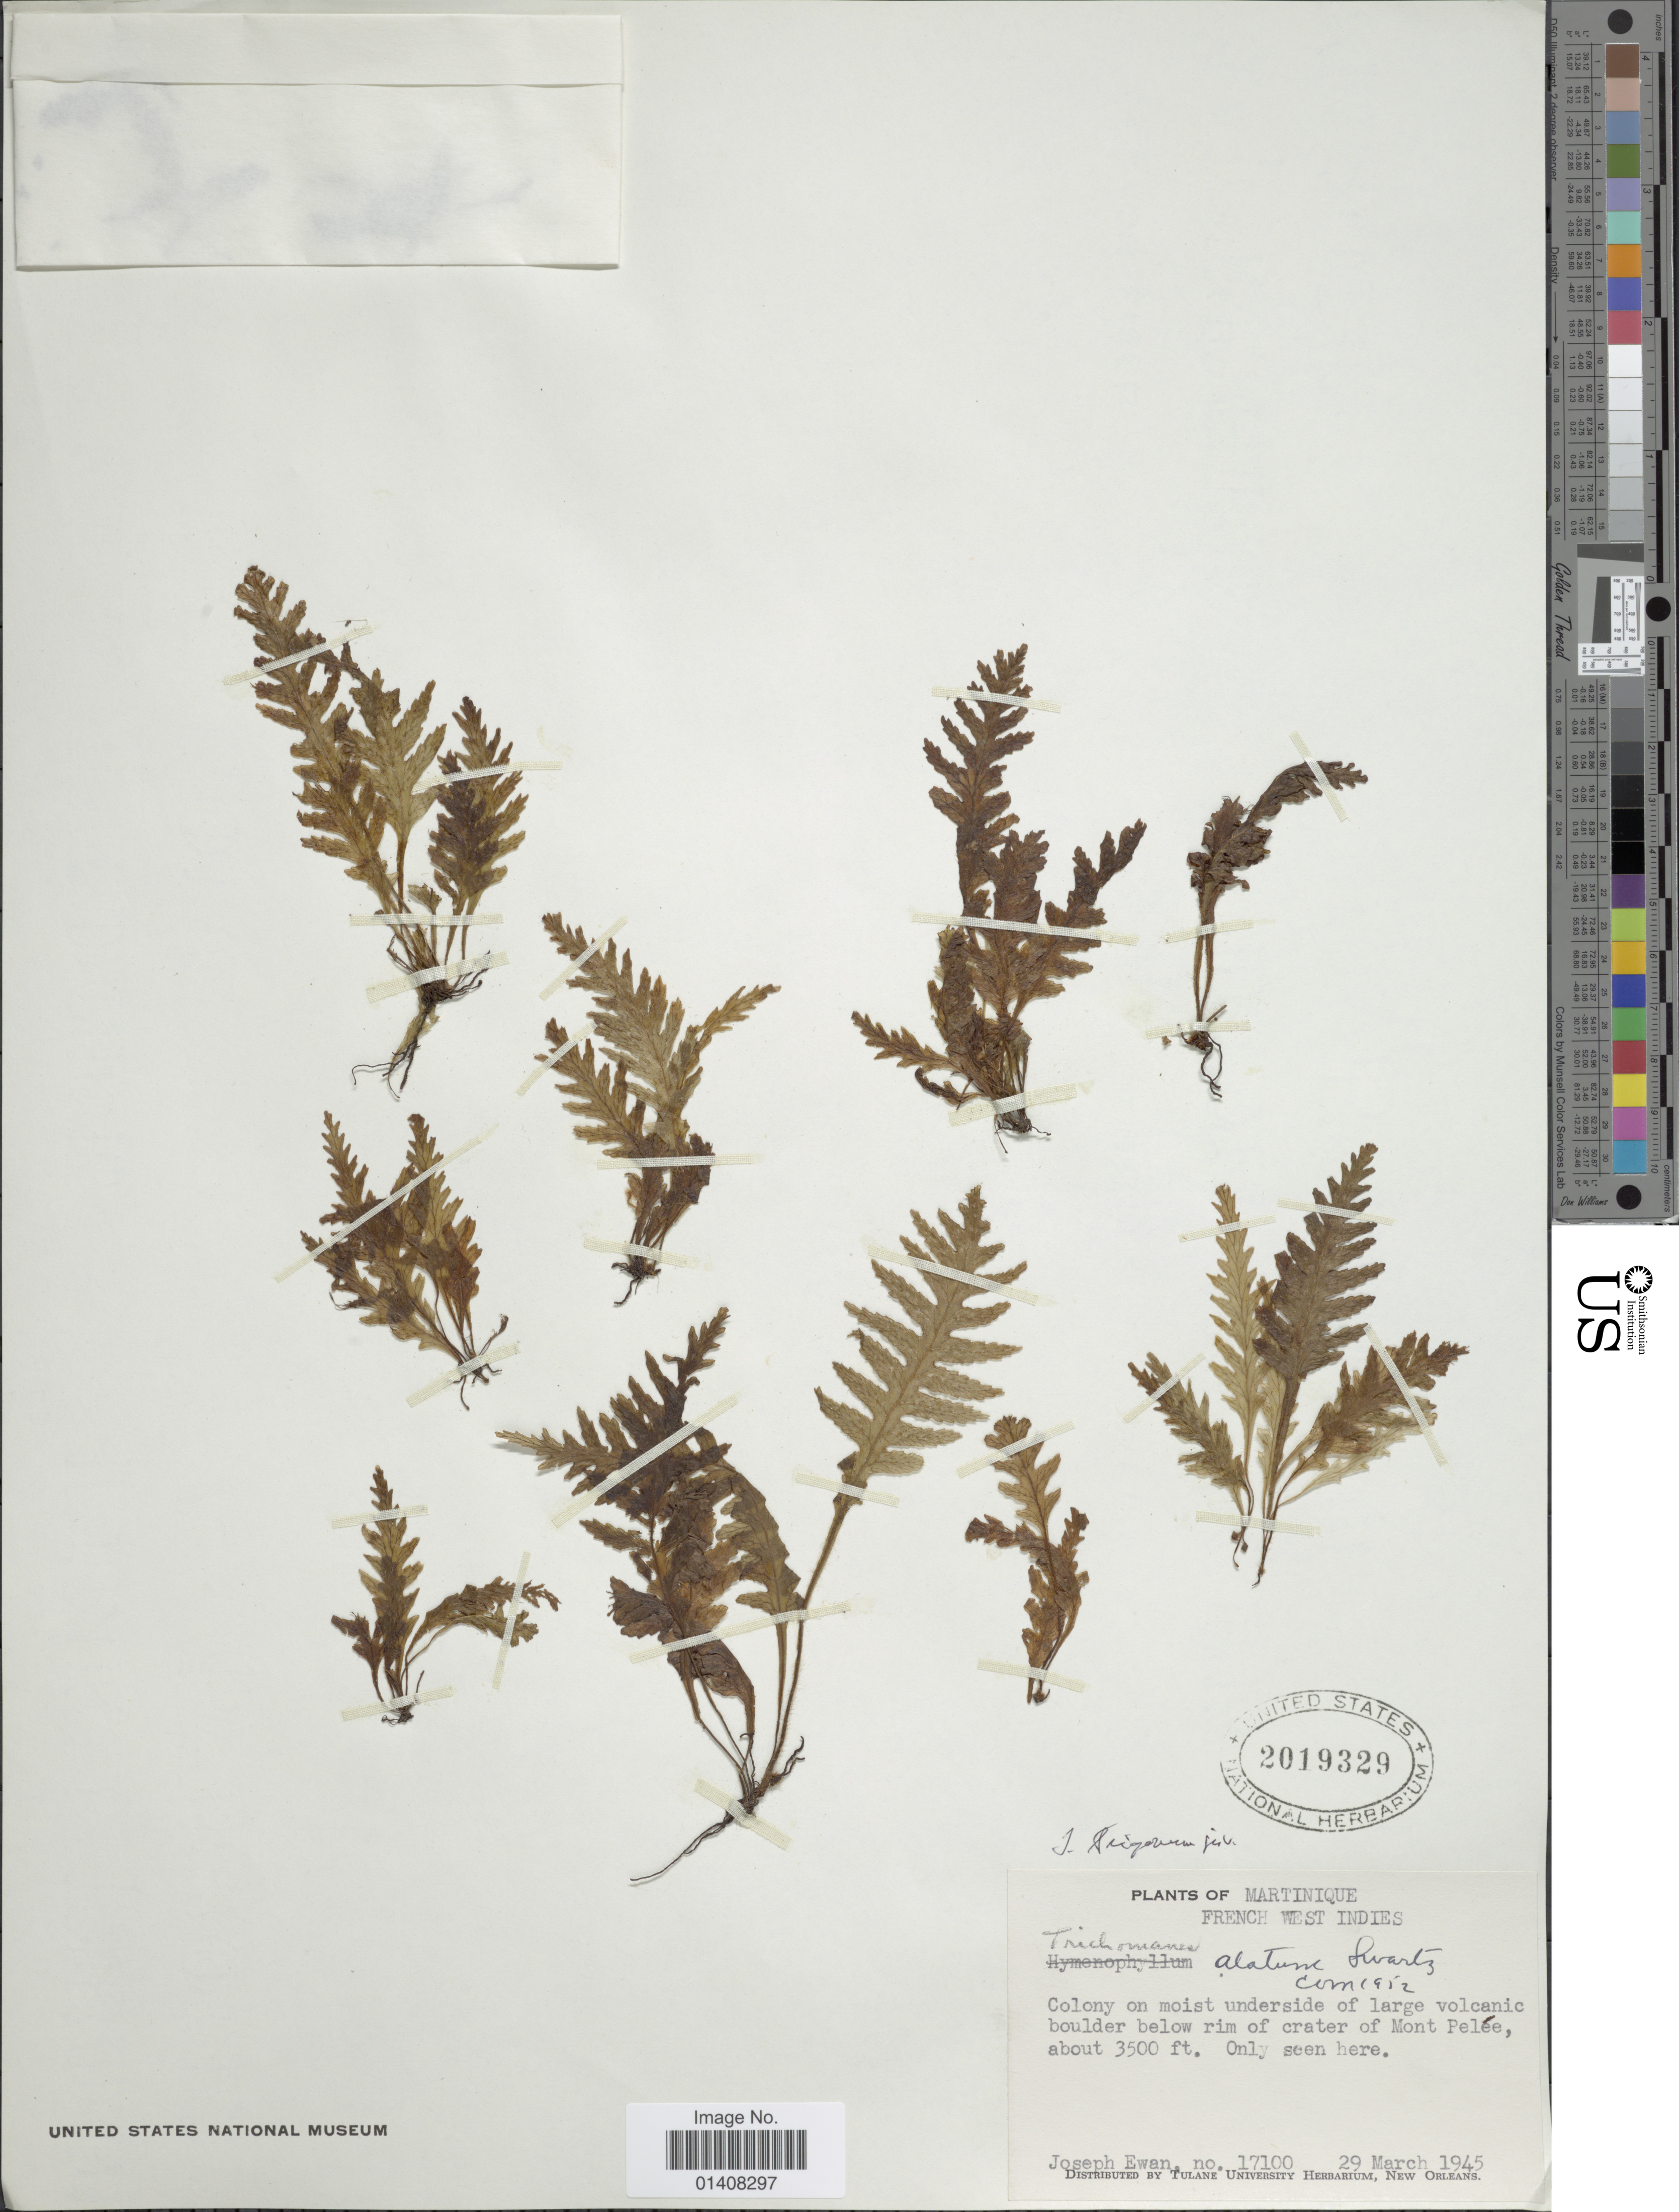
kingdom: Plantae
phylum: Tracheophyta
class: Polypodiopsida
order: Hymenophyllales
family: Hymenophyllaceae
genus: Trichomanes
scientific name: Trichomanes trigonum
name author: Desv.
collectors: J. A. Ewan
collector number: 17100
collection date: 1945-03-29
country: Martinique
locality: Martinique, French West Indies, Colony on moist underside of large volcanic boulder below rim of crater of Mont Pelée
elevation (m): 1067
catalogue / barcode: US 2019329